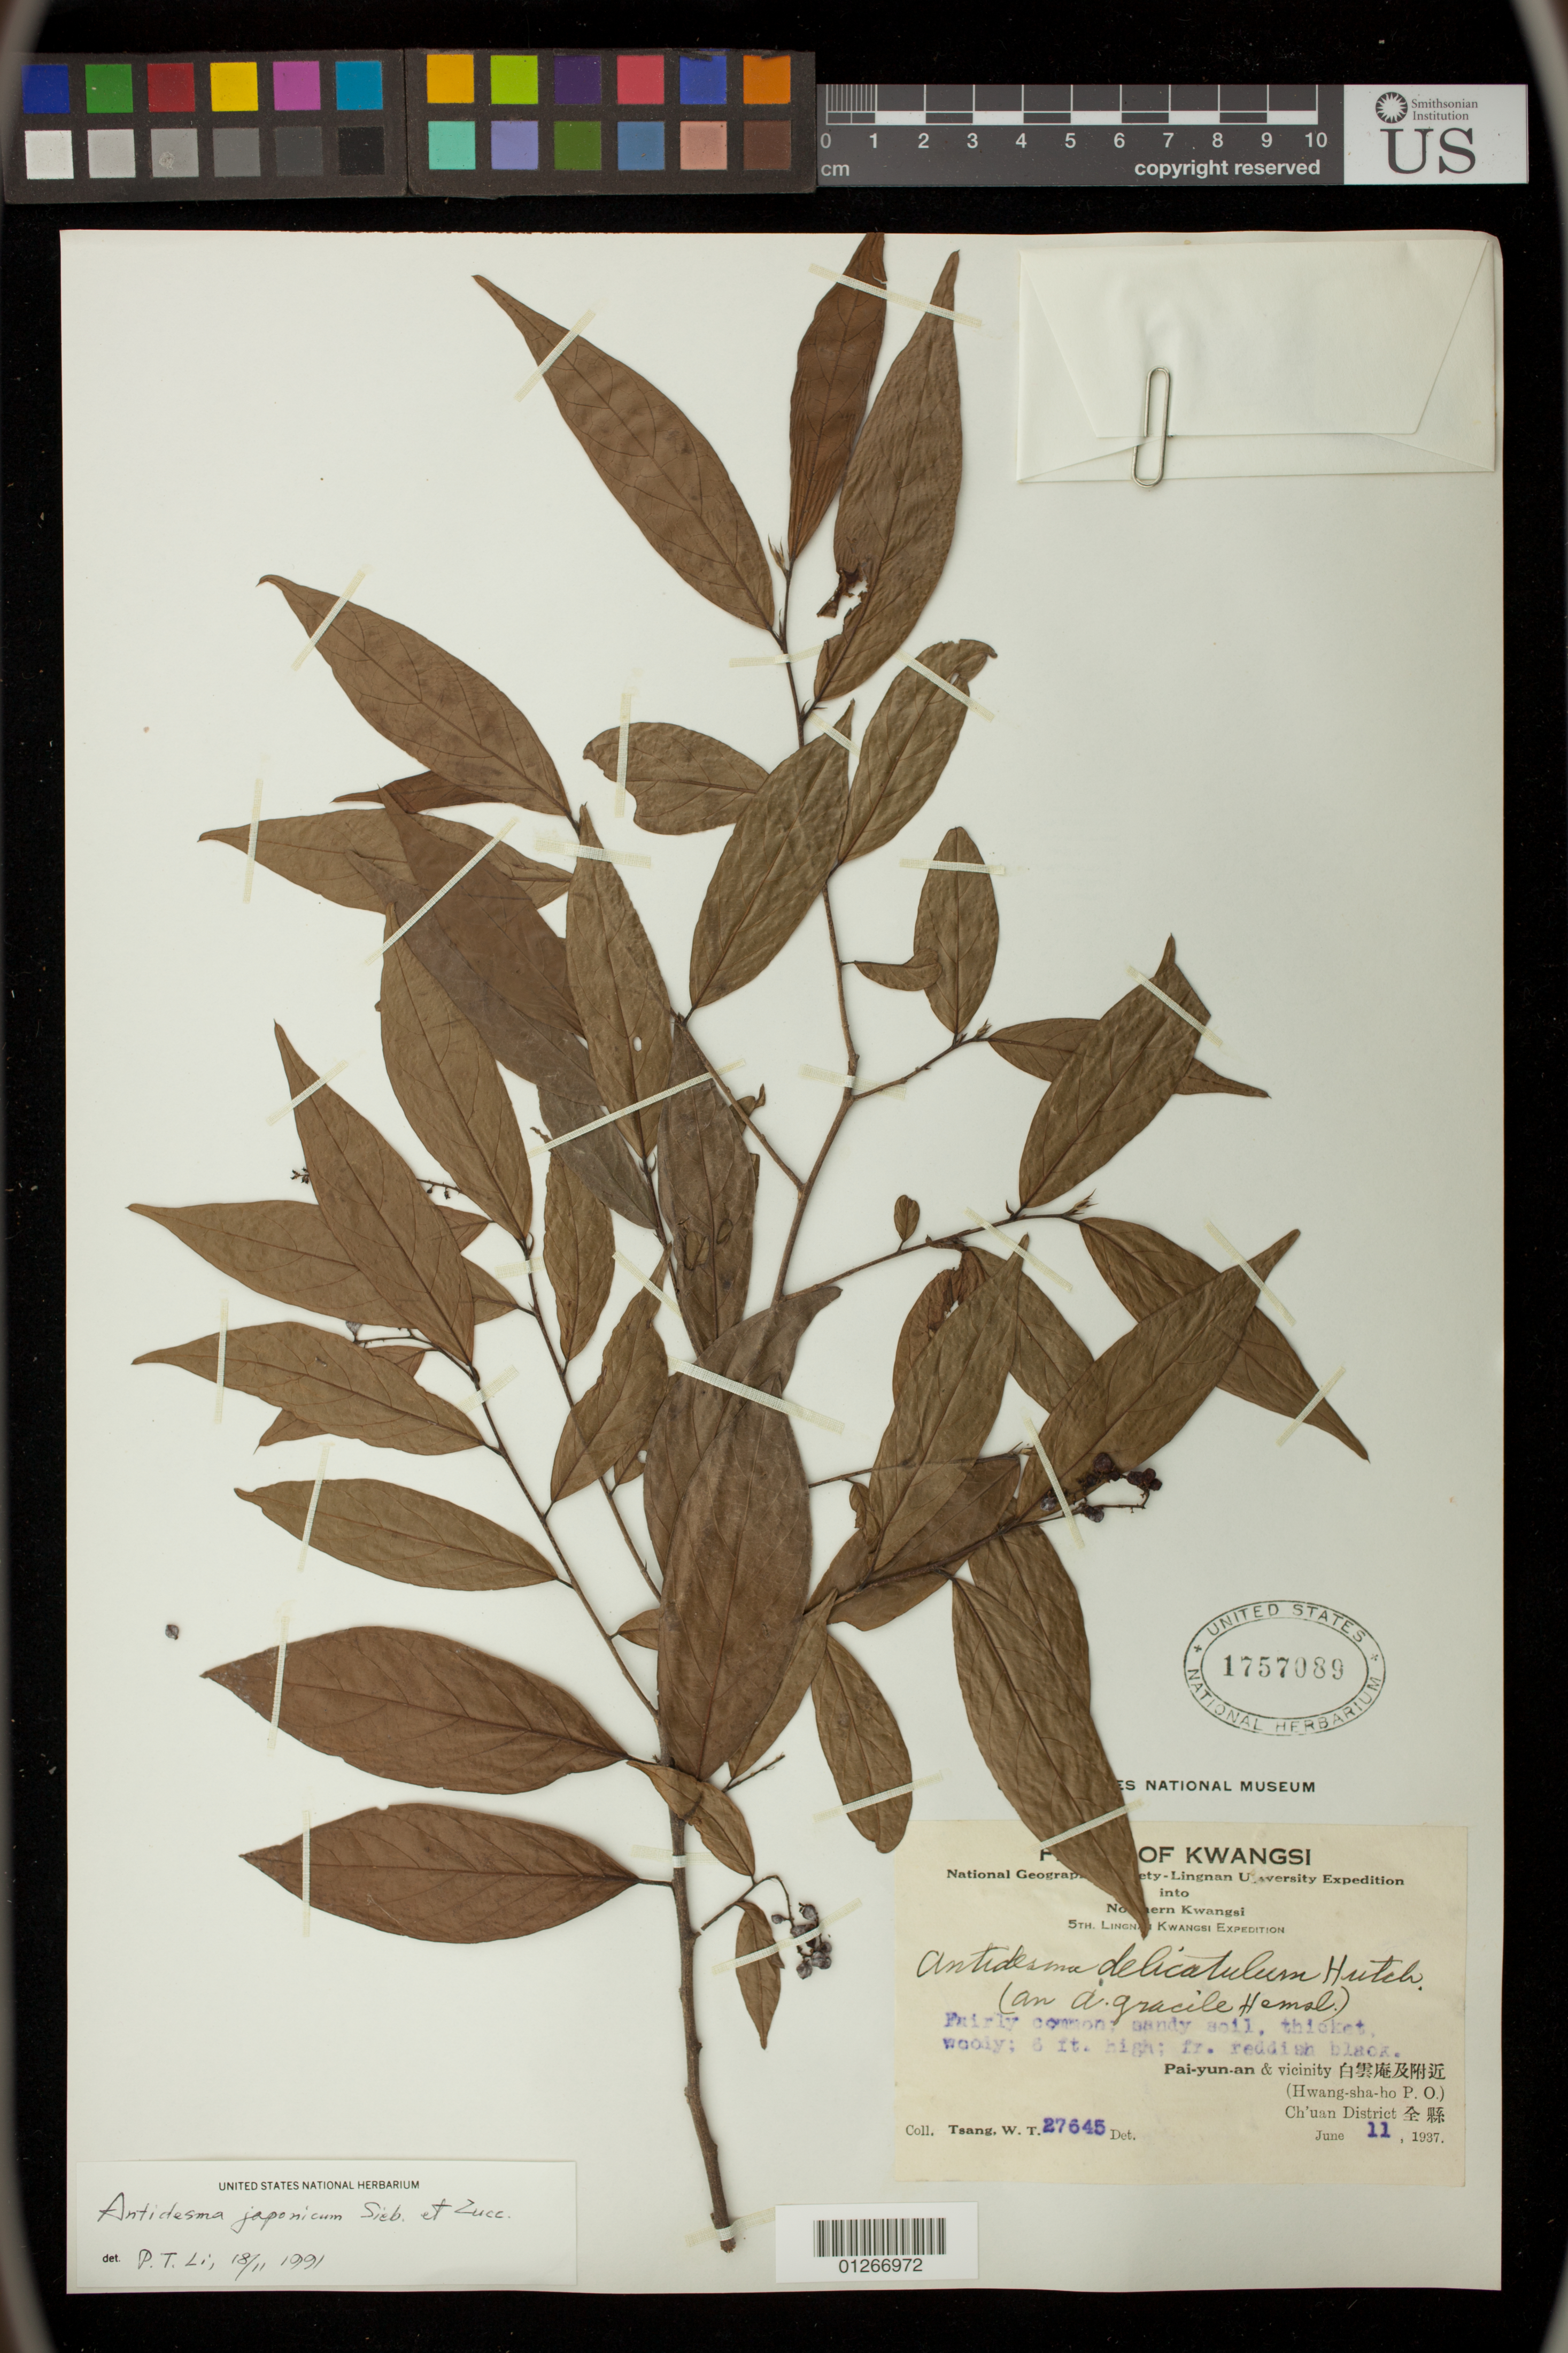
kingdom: Plantae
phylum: Tracheophyta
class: Magnoliopsida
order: Malpighiales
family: Phyllanthaceae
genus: Antidesma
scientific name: Antidesma japonicum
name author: Siebert & Zucc.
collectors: W. T. Tsang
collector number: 27645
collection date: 1937-06-11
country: China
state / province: Hunan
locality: Pai-yun-an & Vicinity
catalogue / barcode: US 1757089